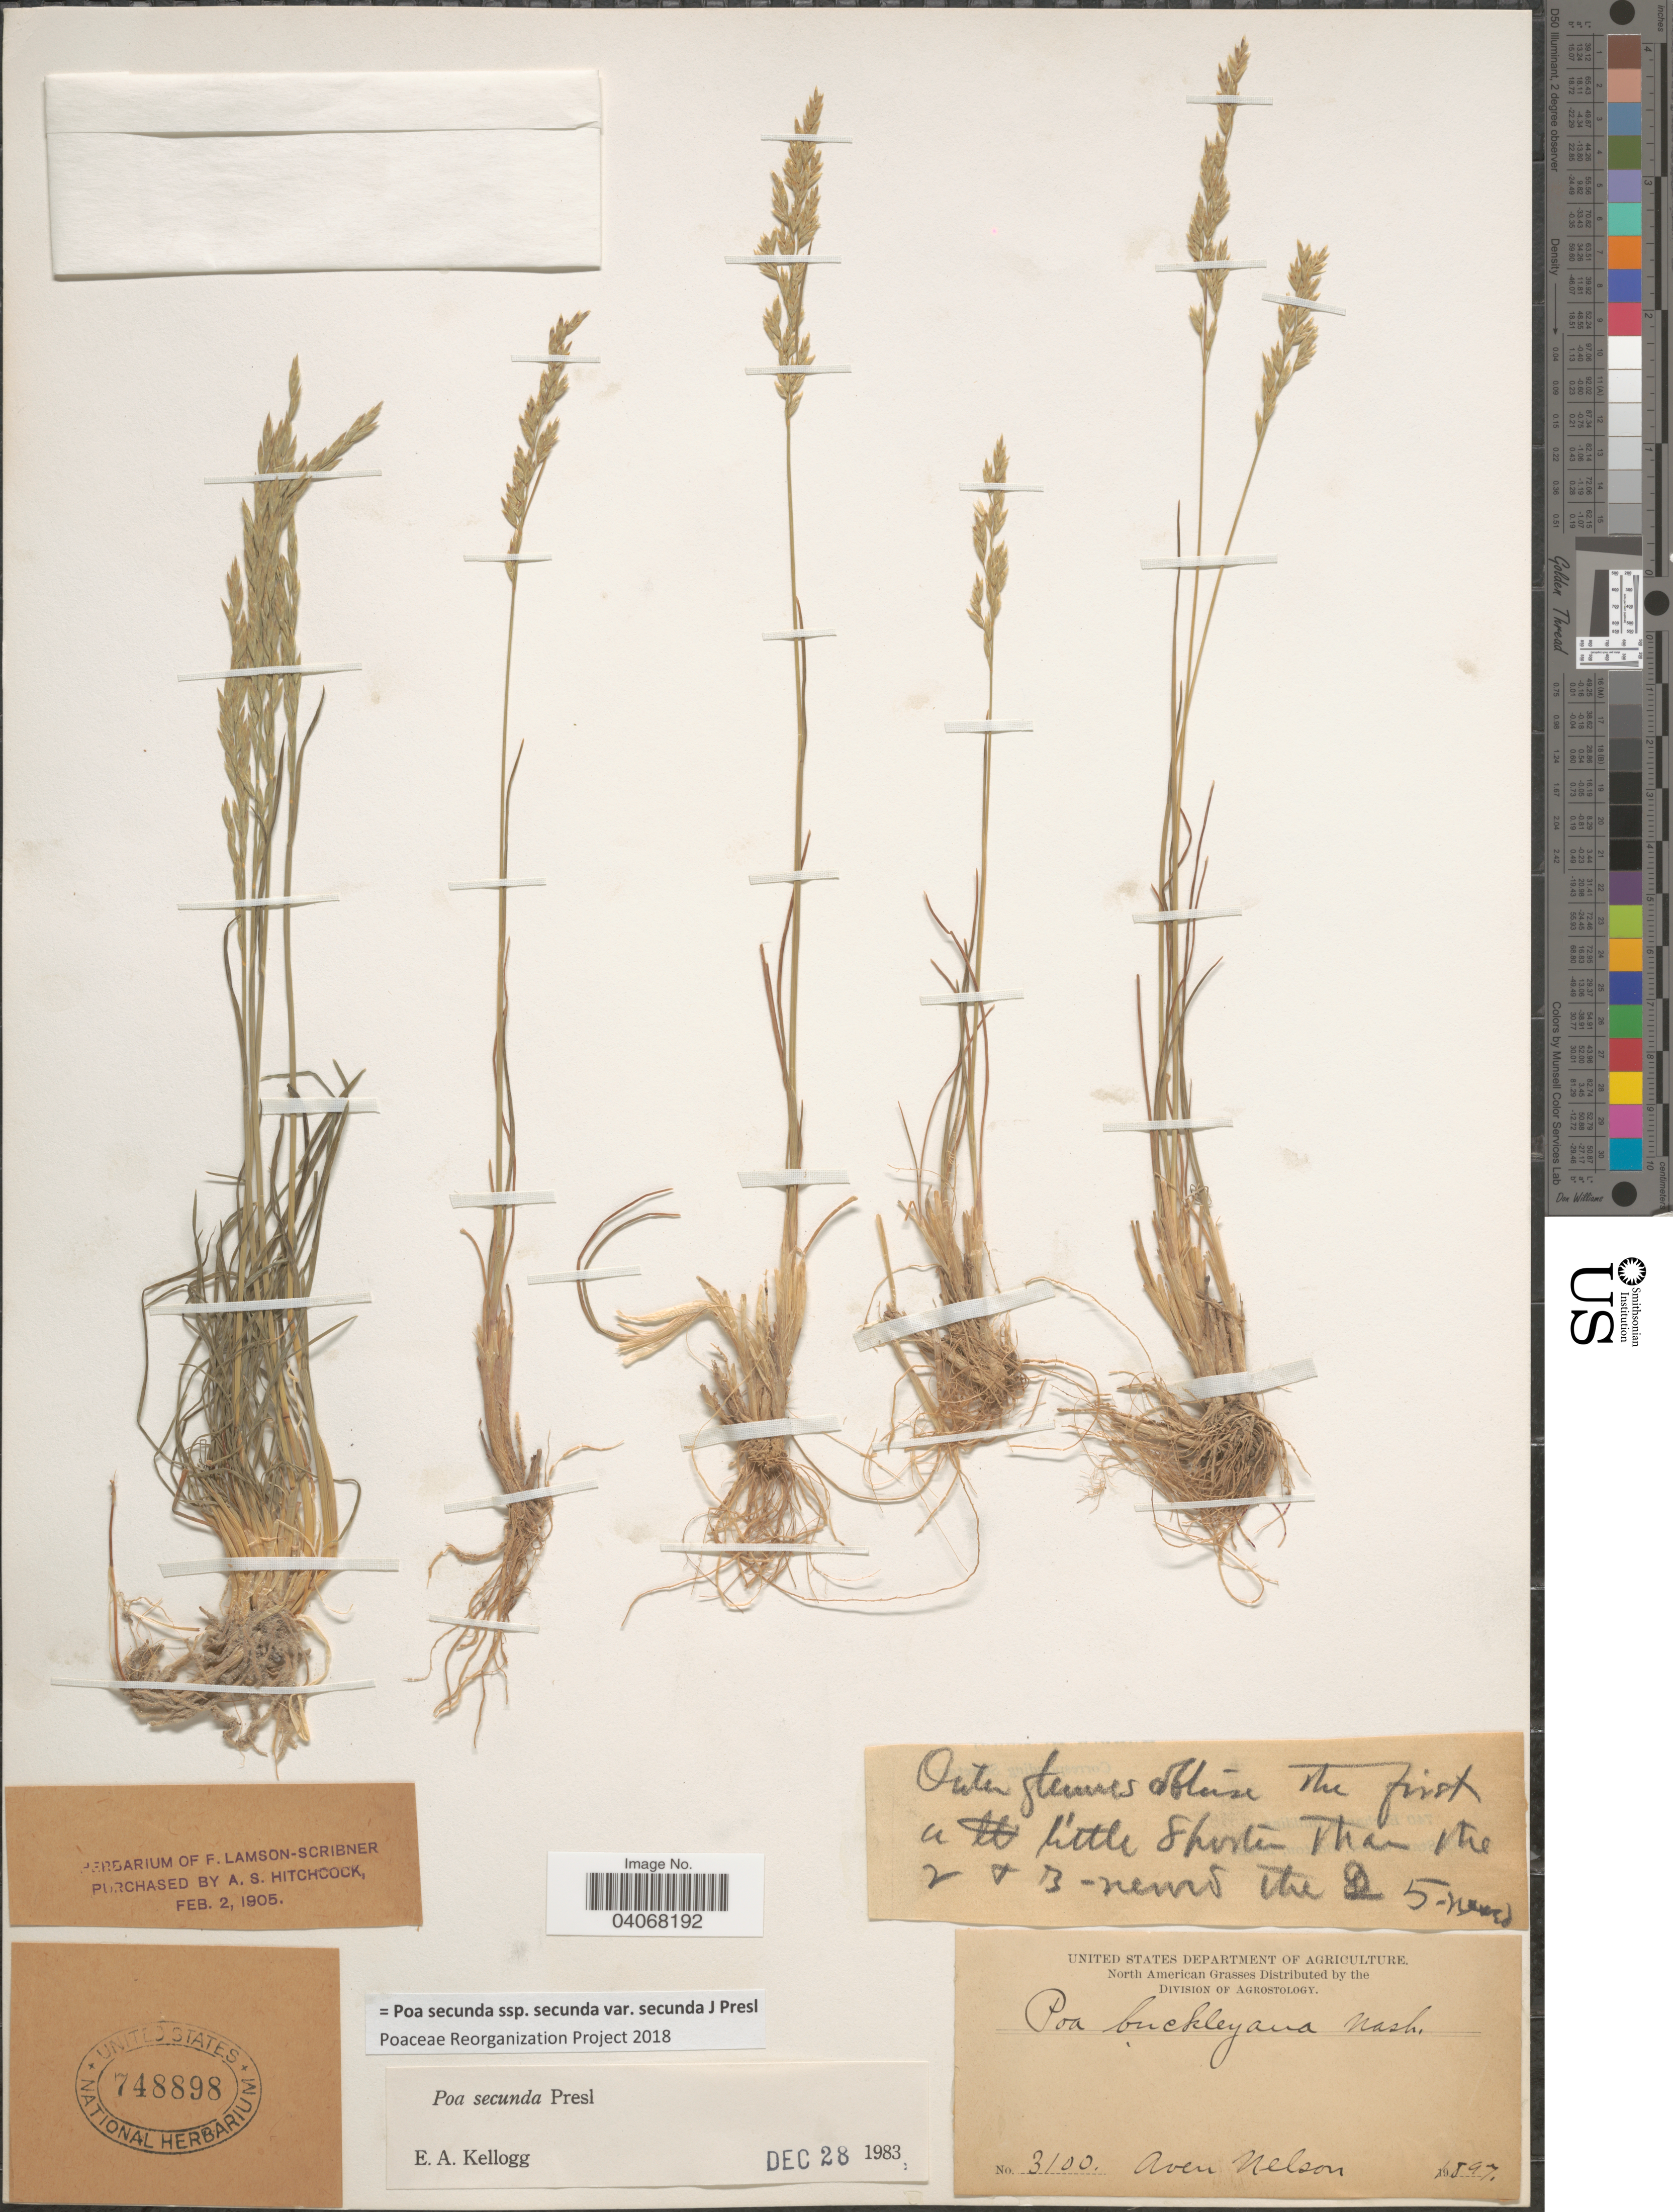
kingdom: Plantae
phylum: Tracheophyta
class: Liliopsida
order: Poales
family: Poaceae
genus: Poa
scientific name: Poa secunda subsp. secunda var. secunda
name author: J. Presl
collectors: A. Nelson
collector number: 3100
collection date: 1897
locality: North American.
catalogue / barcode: US 748898